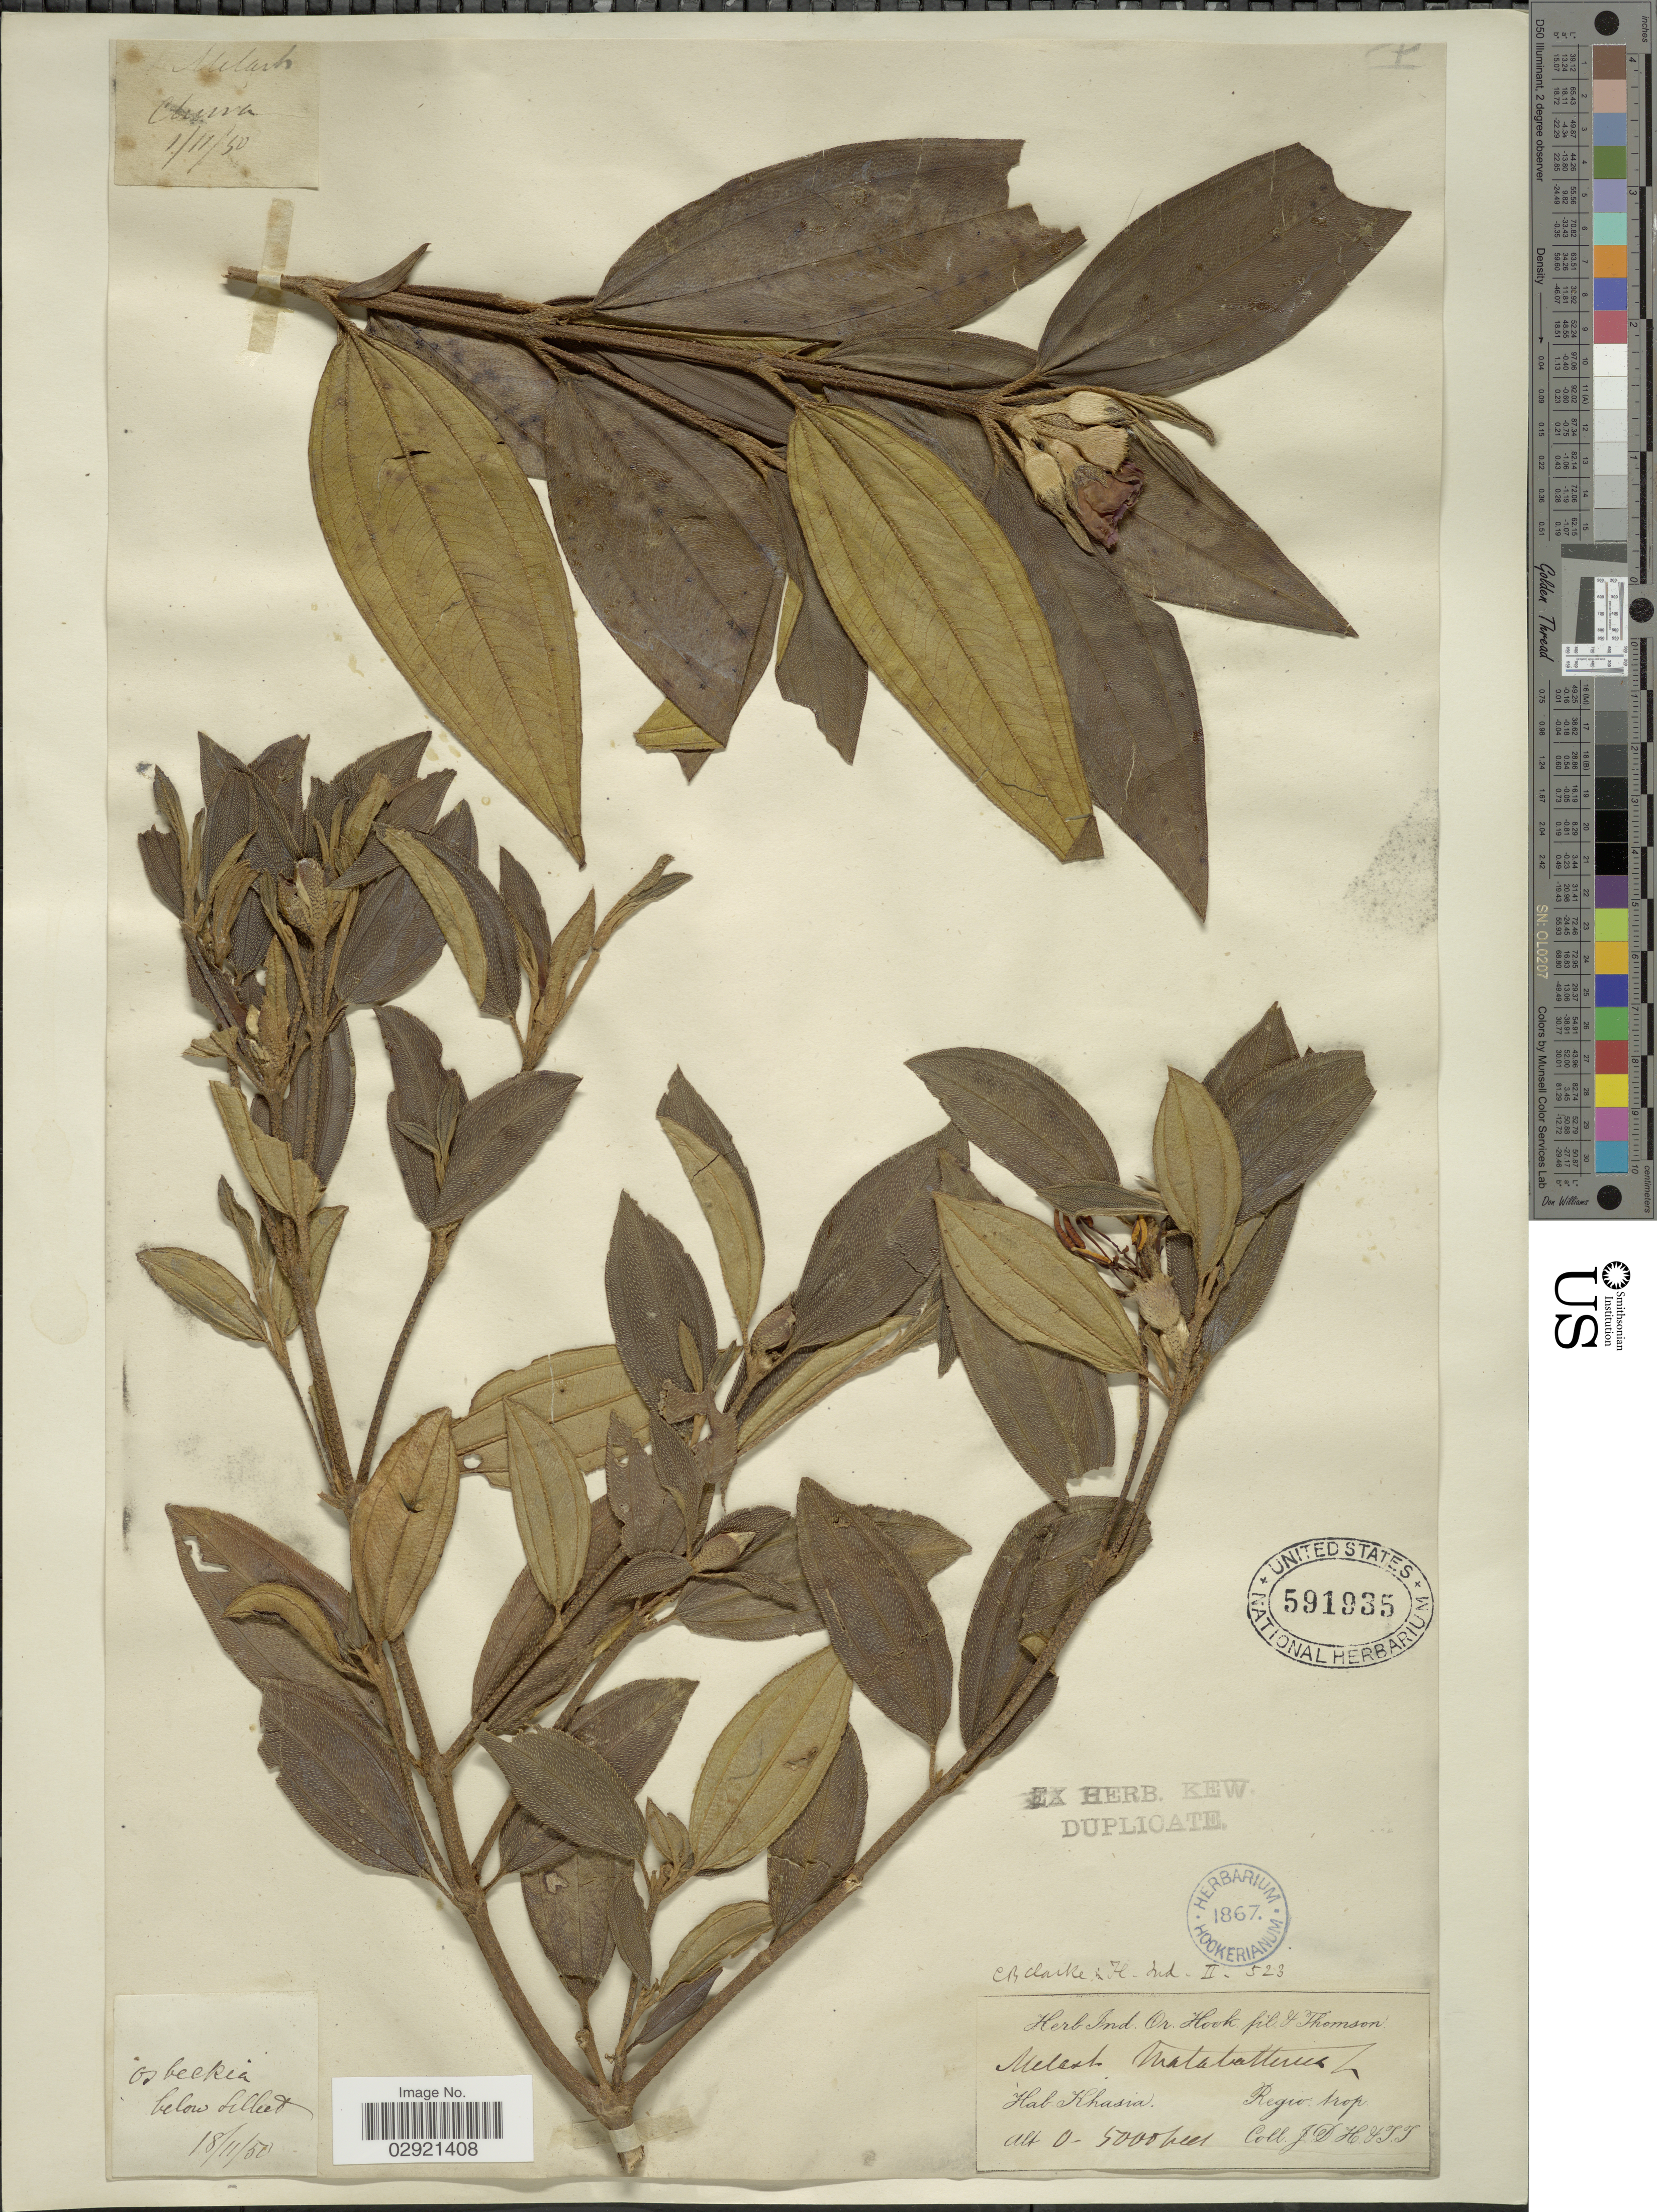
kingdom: Plantae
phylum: Tracheophyta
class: Magnoliopsida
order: Myrtales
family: Melastomataceae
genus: Melastoma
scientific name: Melastoma malabathricum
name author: L.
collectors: J. D. Hooker & T. Thomson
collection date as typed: Transcribed d/m/y: 18/11/50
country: India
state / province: Meghalaya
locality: Khasia. Below Silhet.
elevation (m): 0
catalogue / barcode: US 591935